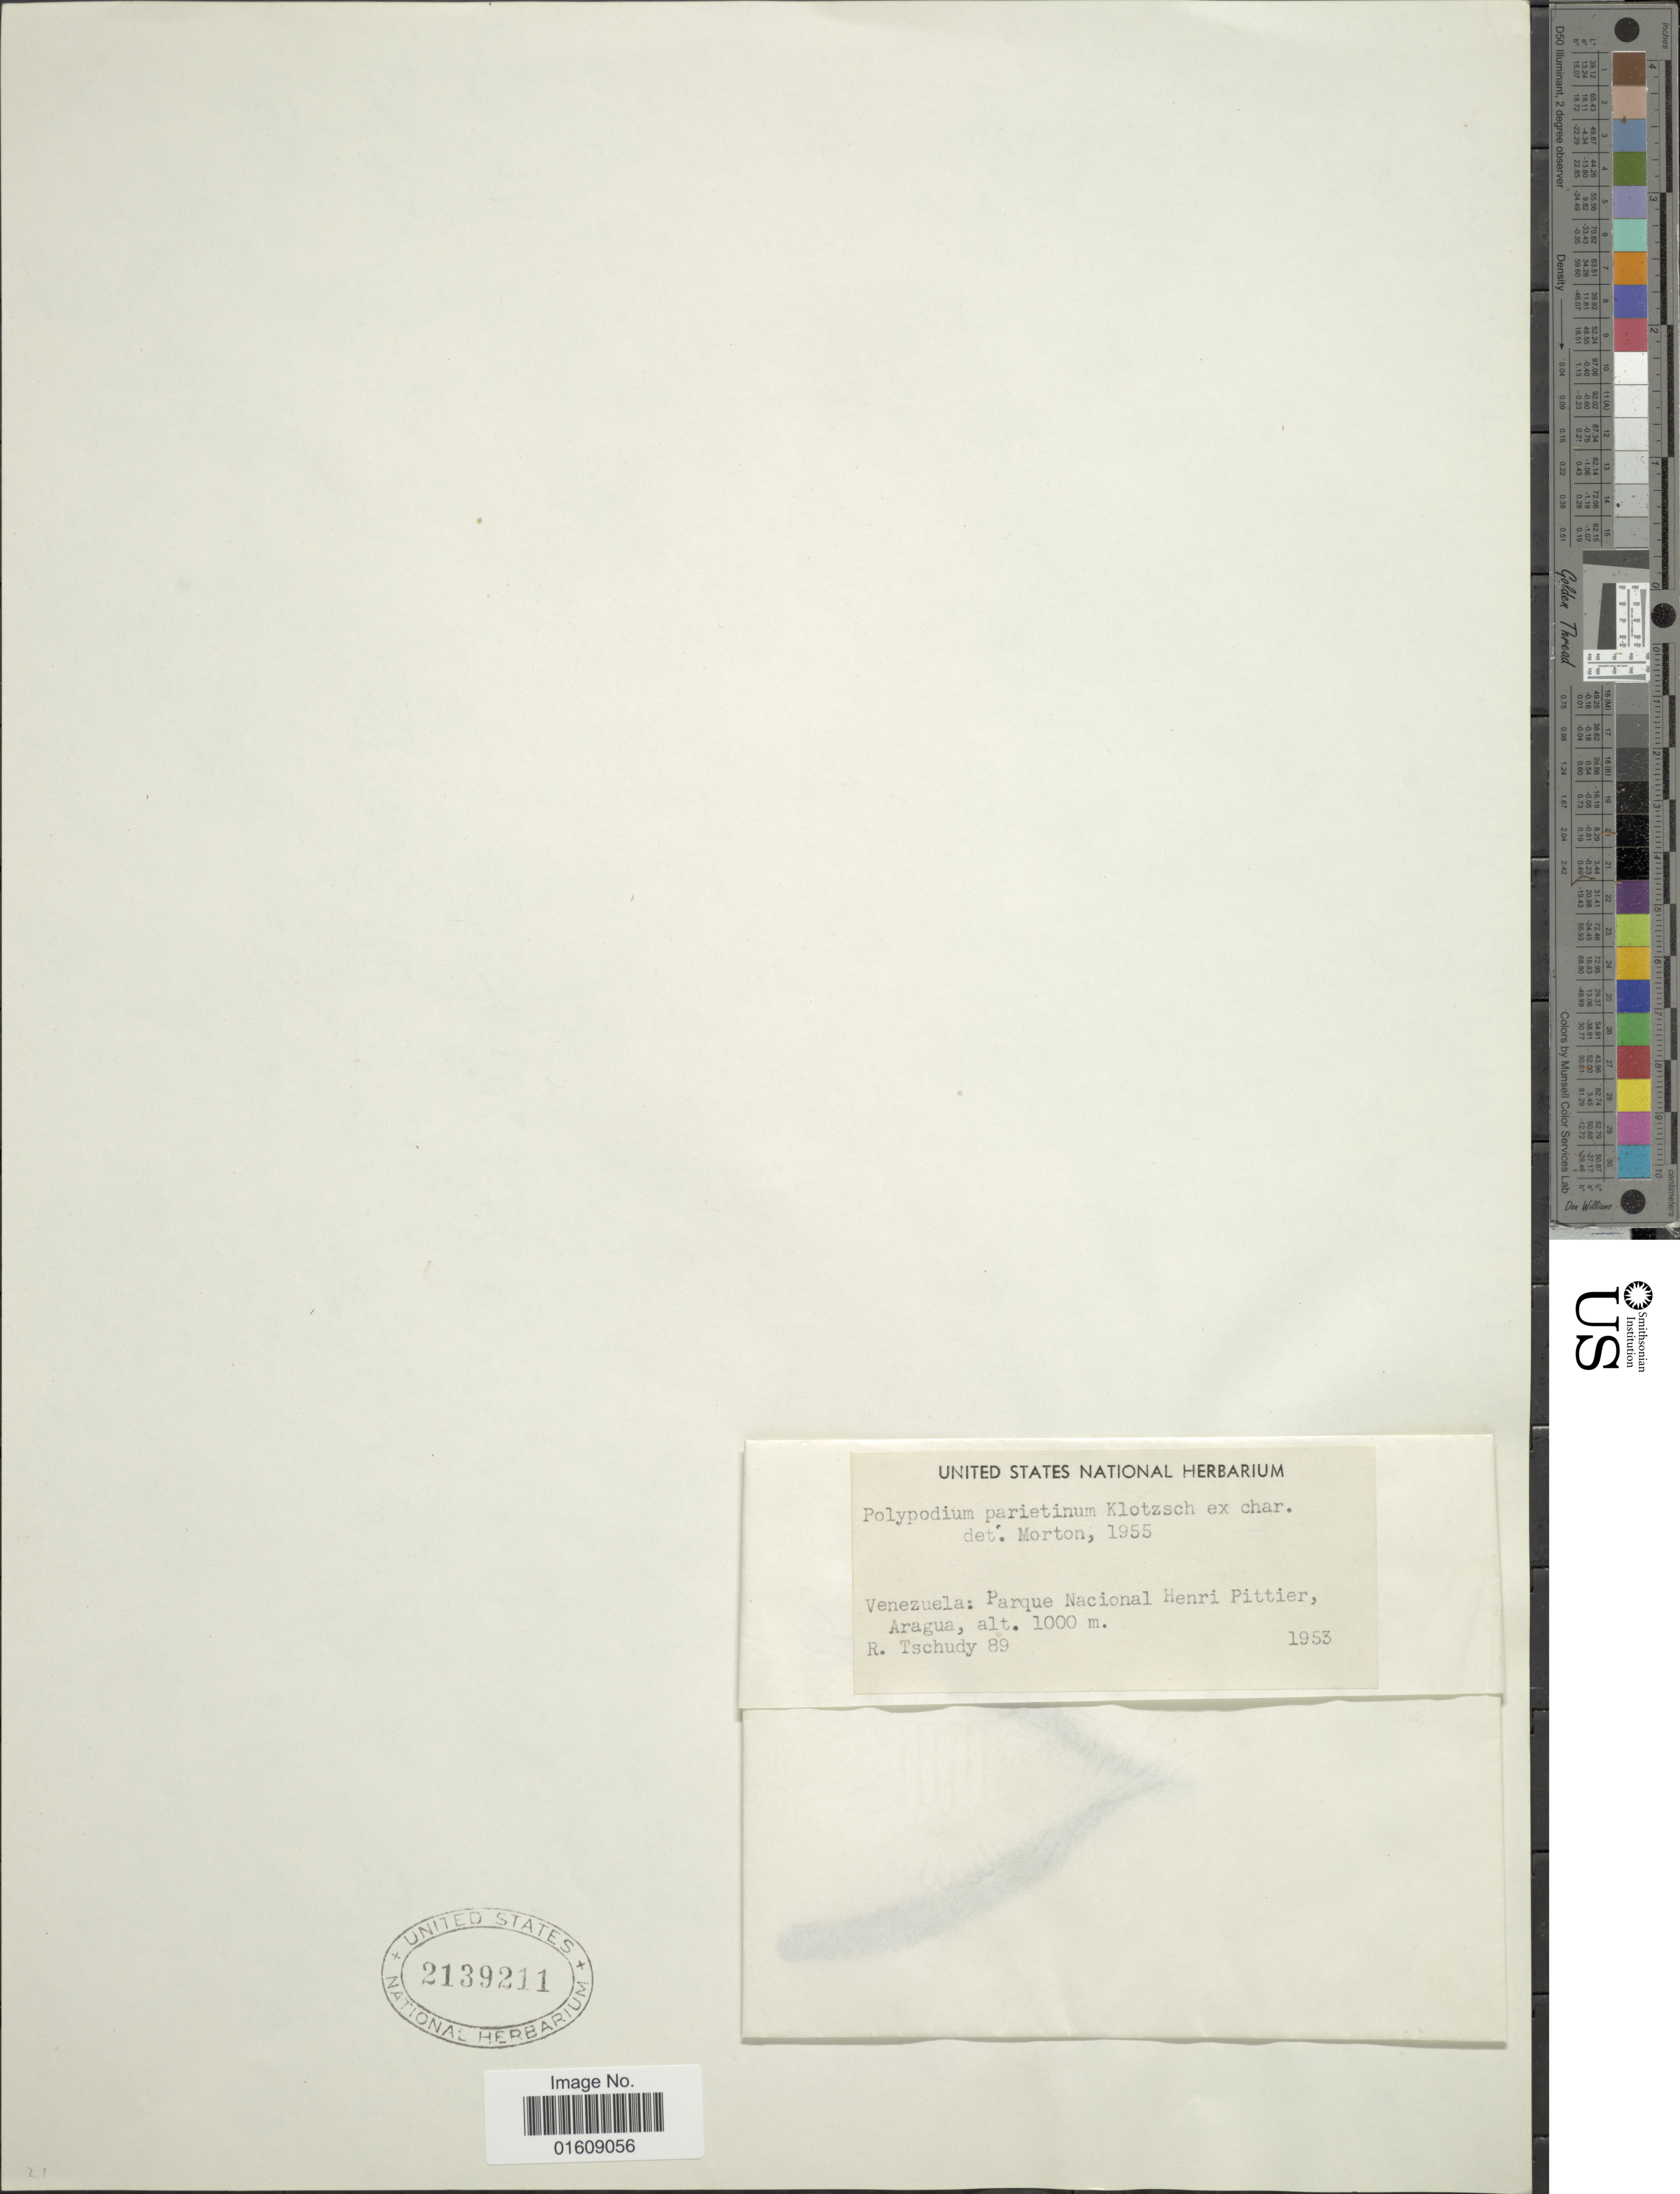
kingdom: Plantae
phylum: Tracheophyta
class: Polypodiopsida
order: Polypodiales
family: Polypodiaceae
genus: Enterosora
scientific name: Enterosora parietina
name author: (Klotzsch) L.E. Bishop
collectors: R. Tschudy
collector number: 89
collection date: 1953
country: Venezuela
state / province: Aragua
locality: Venezuela, Parque Nacional Henri Pittier, Aragua.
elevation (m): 1000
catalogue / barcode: US 2139211